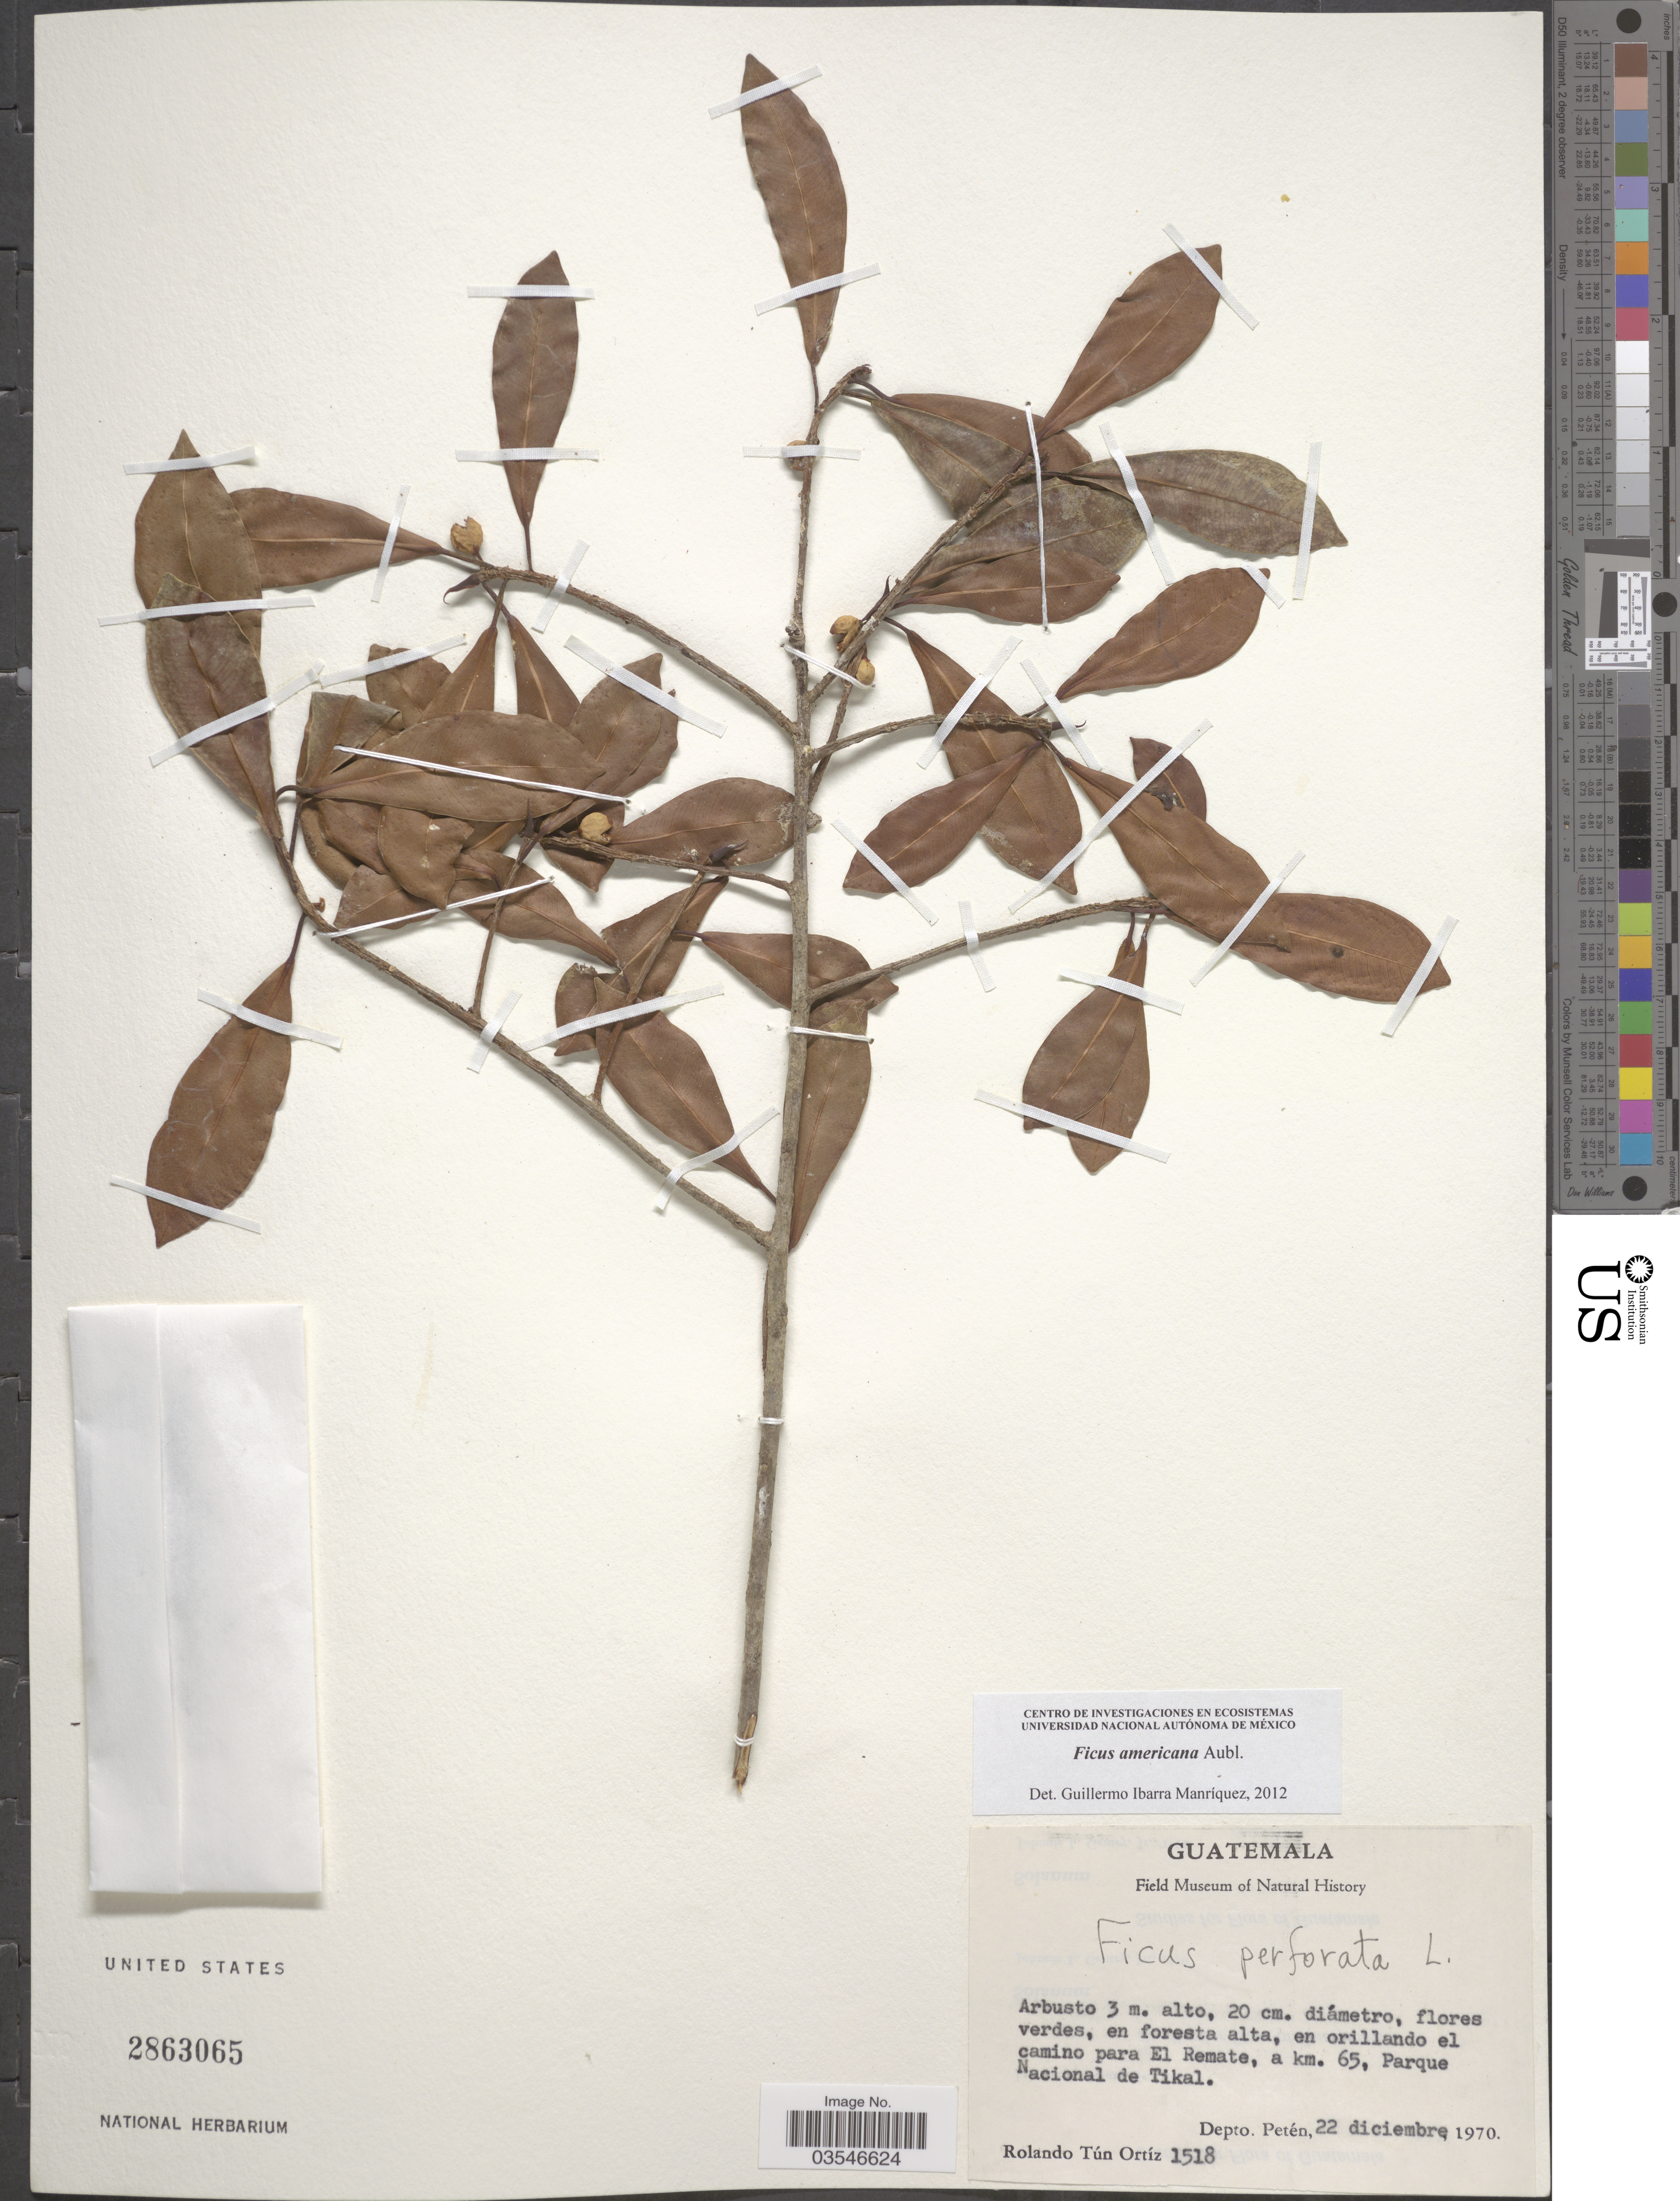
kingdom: Plantae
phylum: Tracheophyta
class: Magnoliopsida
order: Rosales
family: Moraceae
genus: Ficus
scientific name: Ficus americana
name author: Aubl.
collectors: R. T. Ortíz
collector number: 1518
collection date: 1970-12-22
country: Guatemala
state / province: El Peten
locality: En orillando el camino para El Remate, a km. 65, Parque Nacional de Tikal. Depto. Petén.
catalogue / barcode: US 2863065